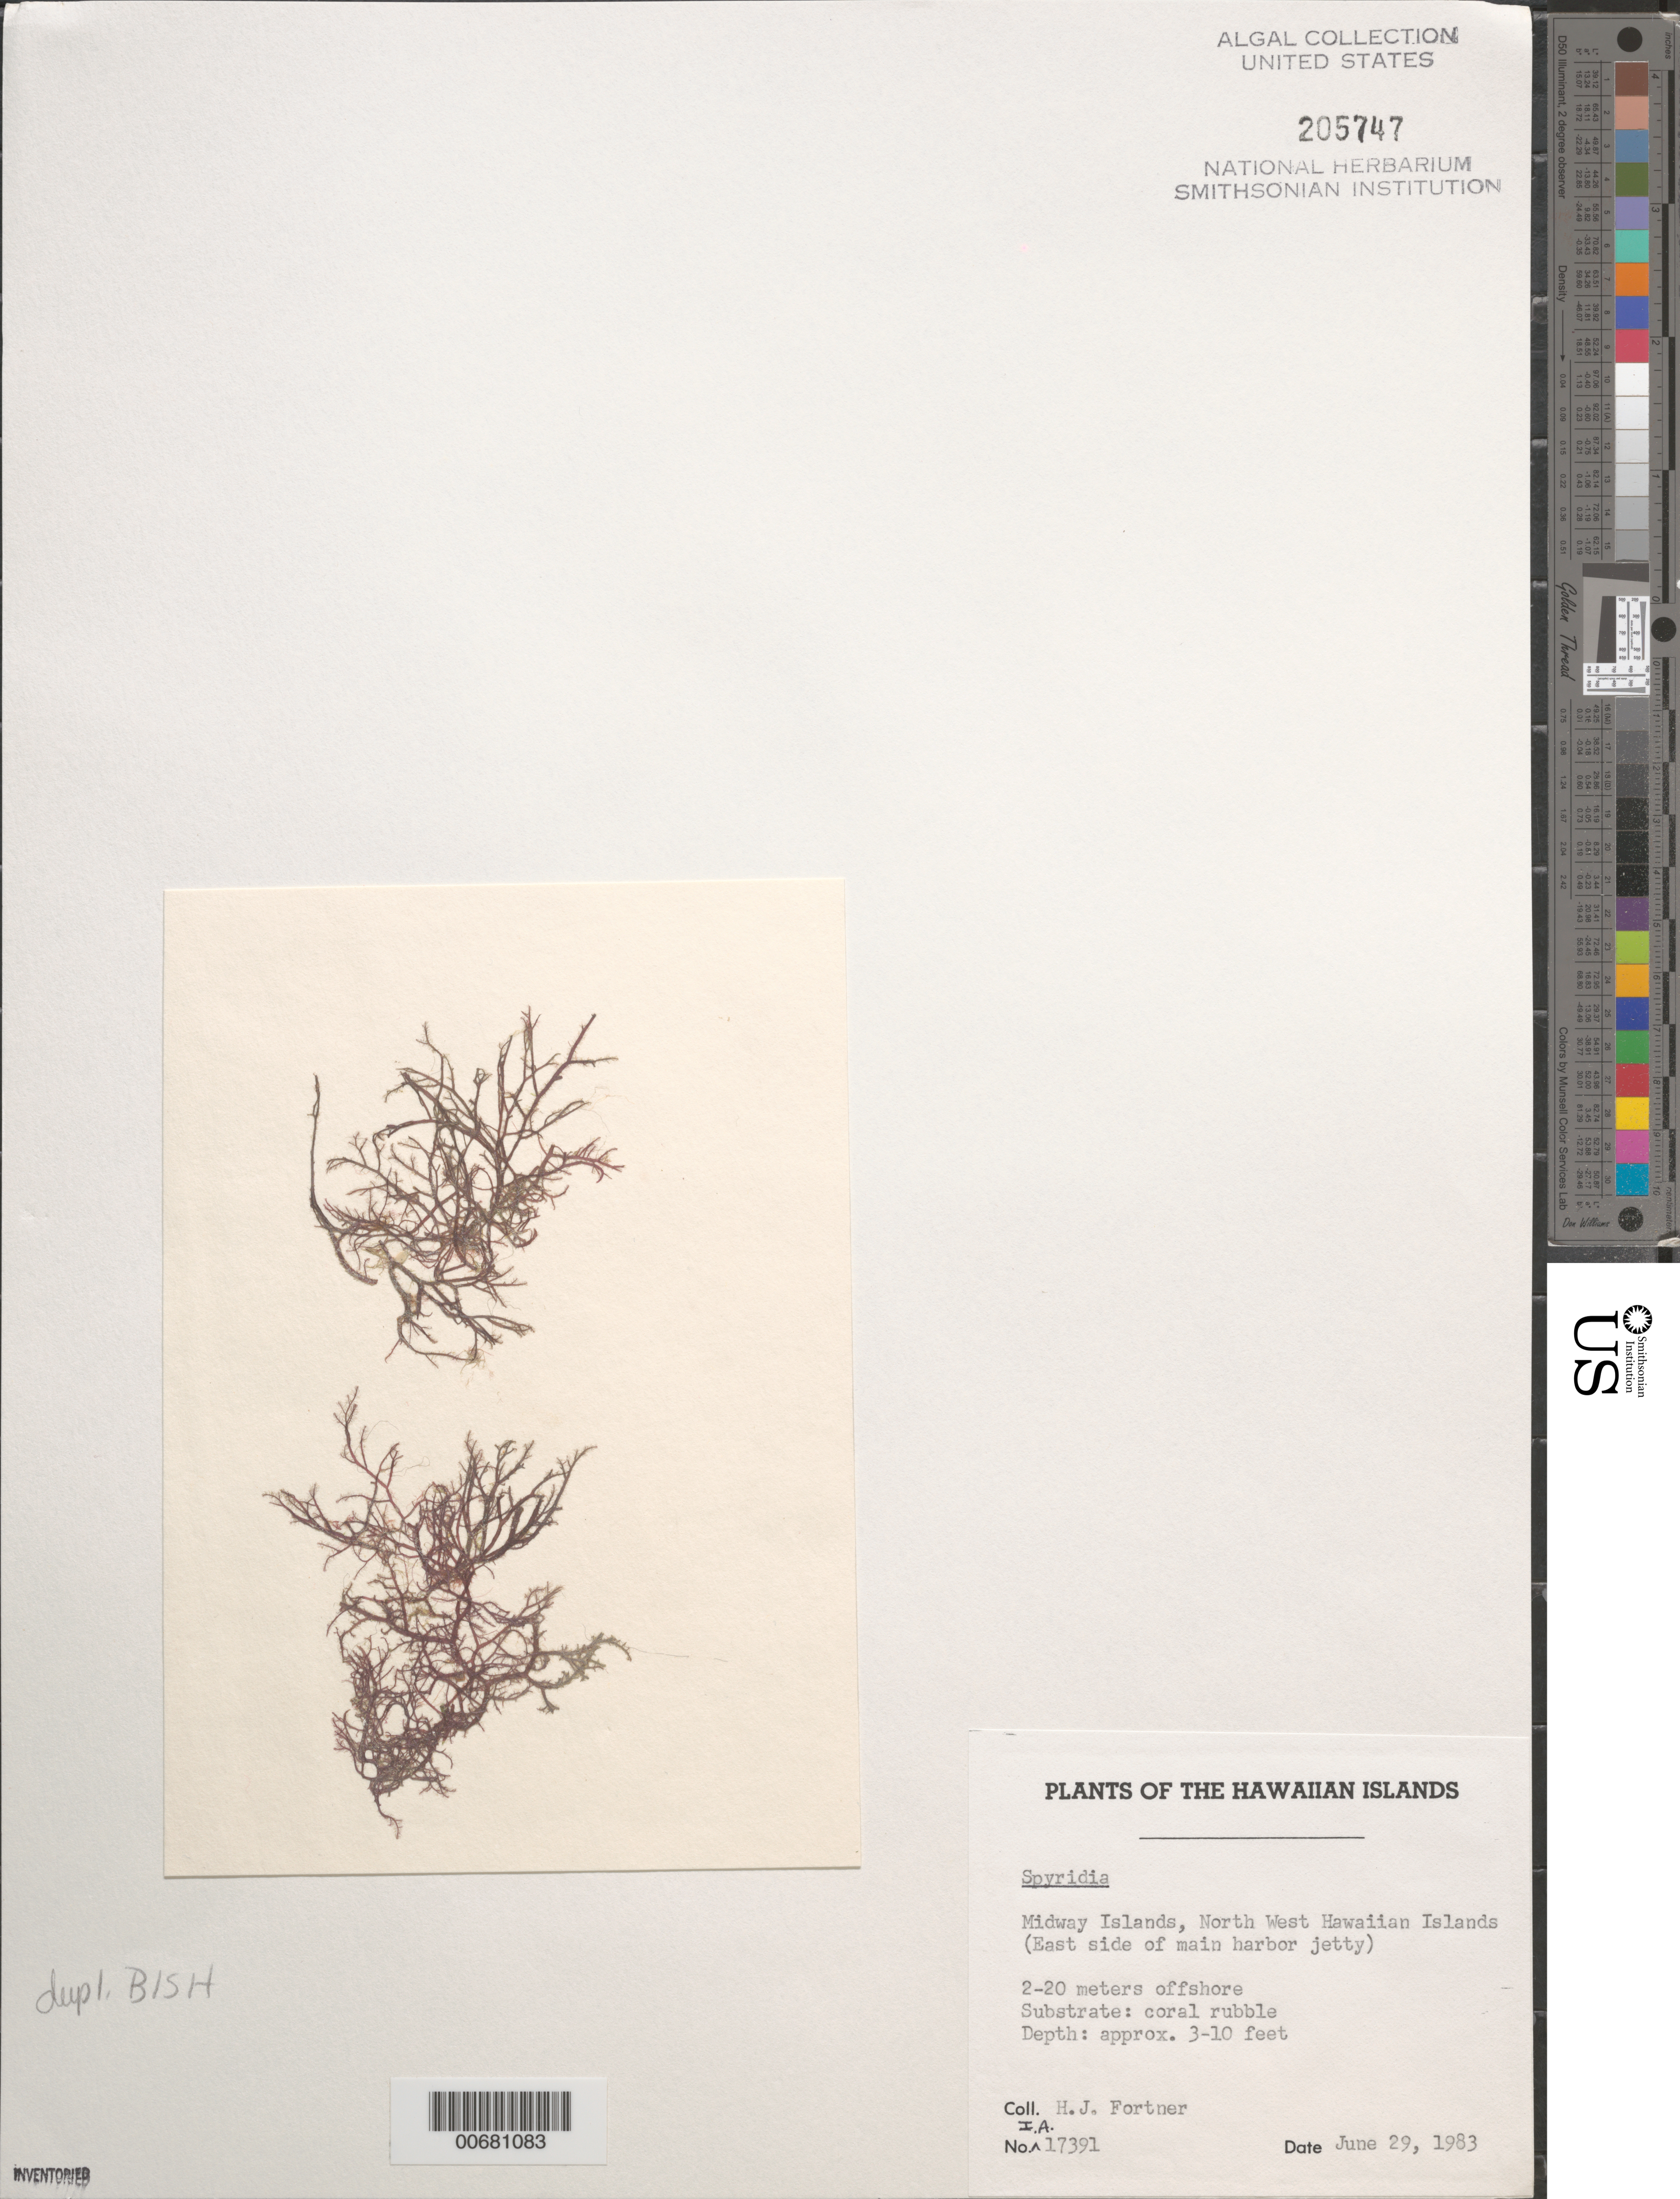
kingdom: Plantae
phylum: Rhodophyta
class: Florideophyceae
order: Ceramiales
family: Spyridiaceae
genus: Spyridia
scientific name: Spyridia sp.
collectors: H. Fortner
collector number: IAA 17391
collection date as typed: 29 Jun 1983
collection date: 1983-06-29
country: U.S. Administered Pacific Islands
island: Midway Atoll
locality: East side of main harbor jetty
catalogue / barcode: US 205747